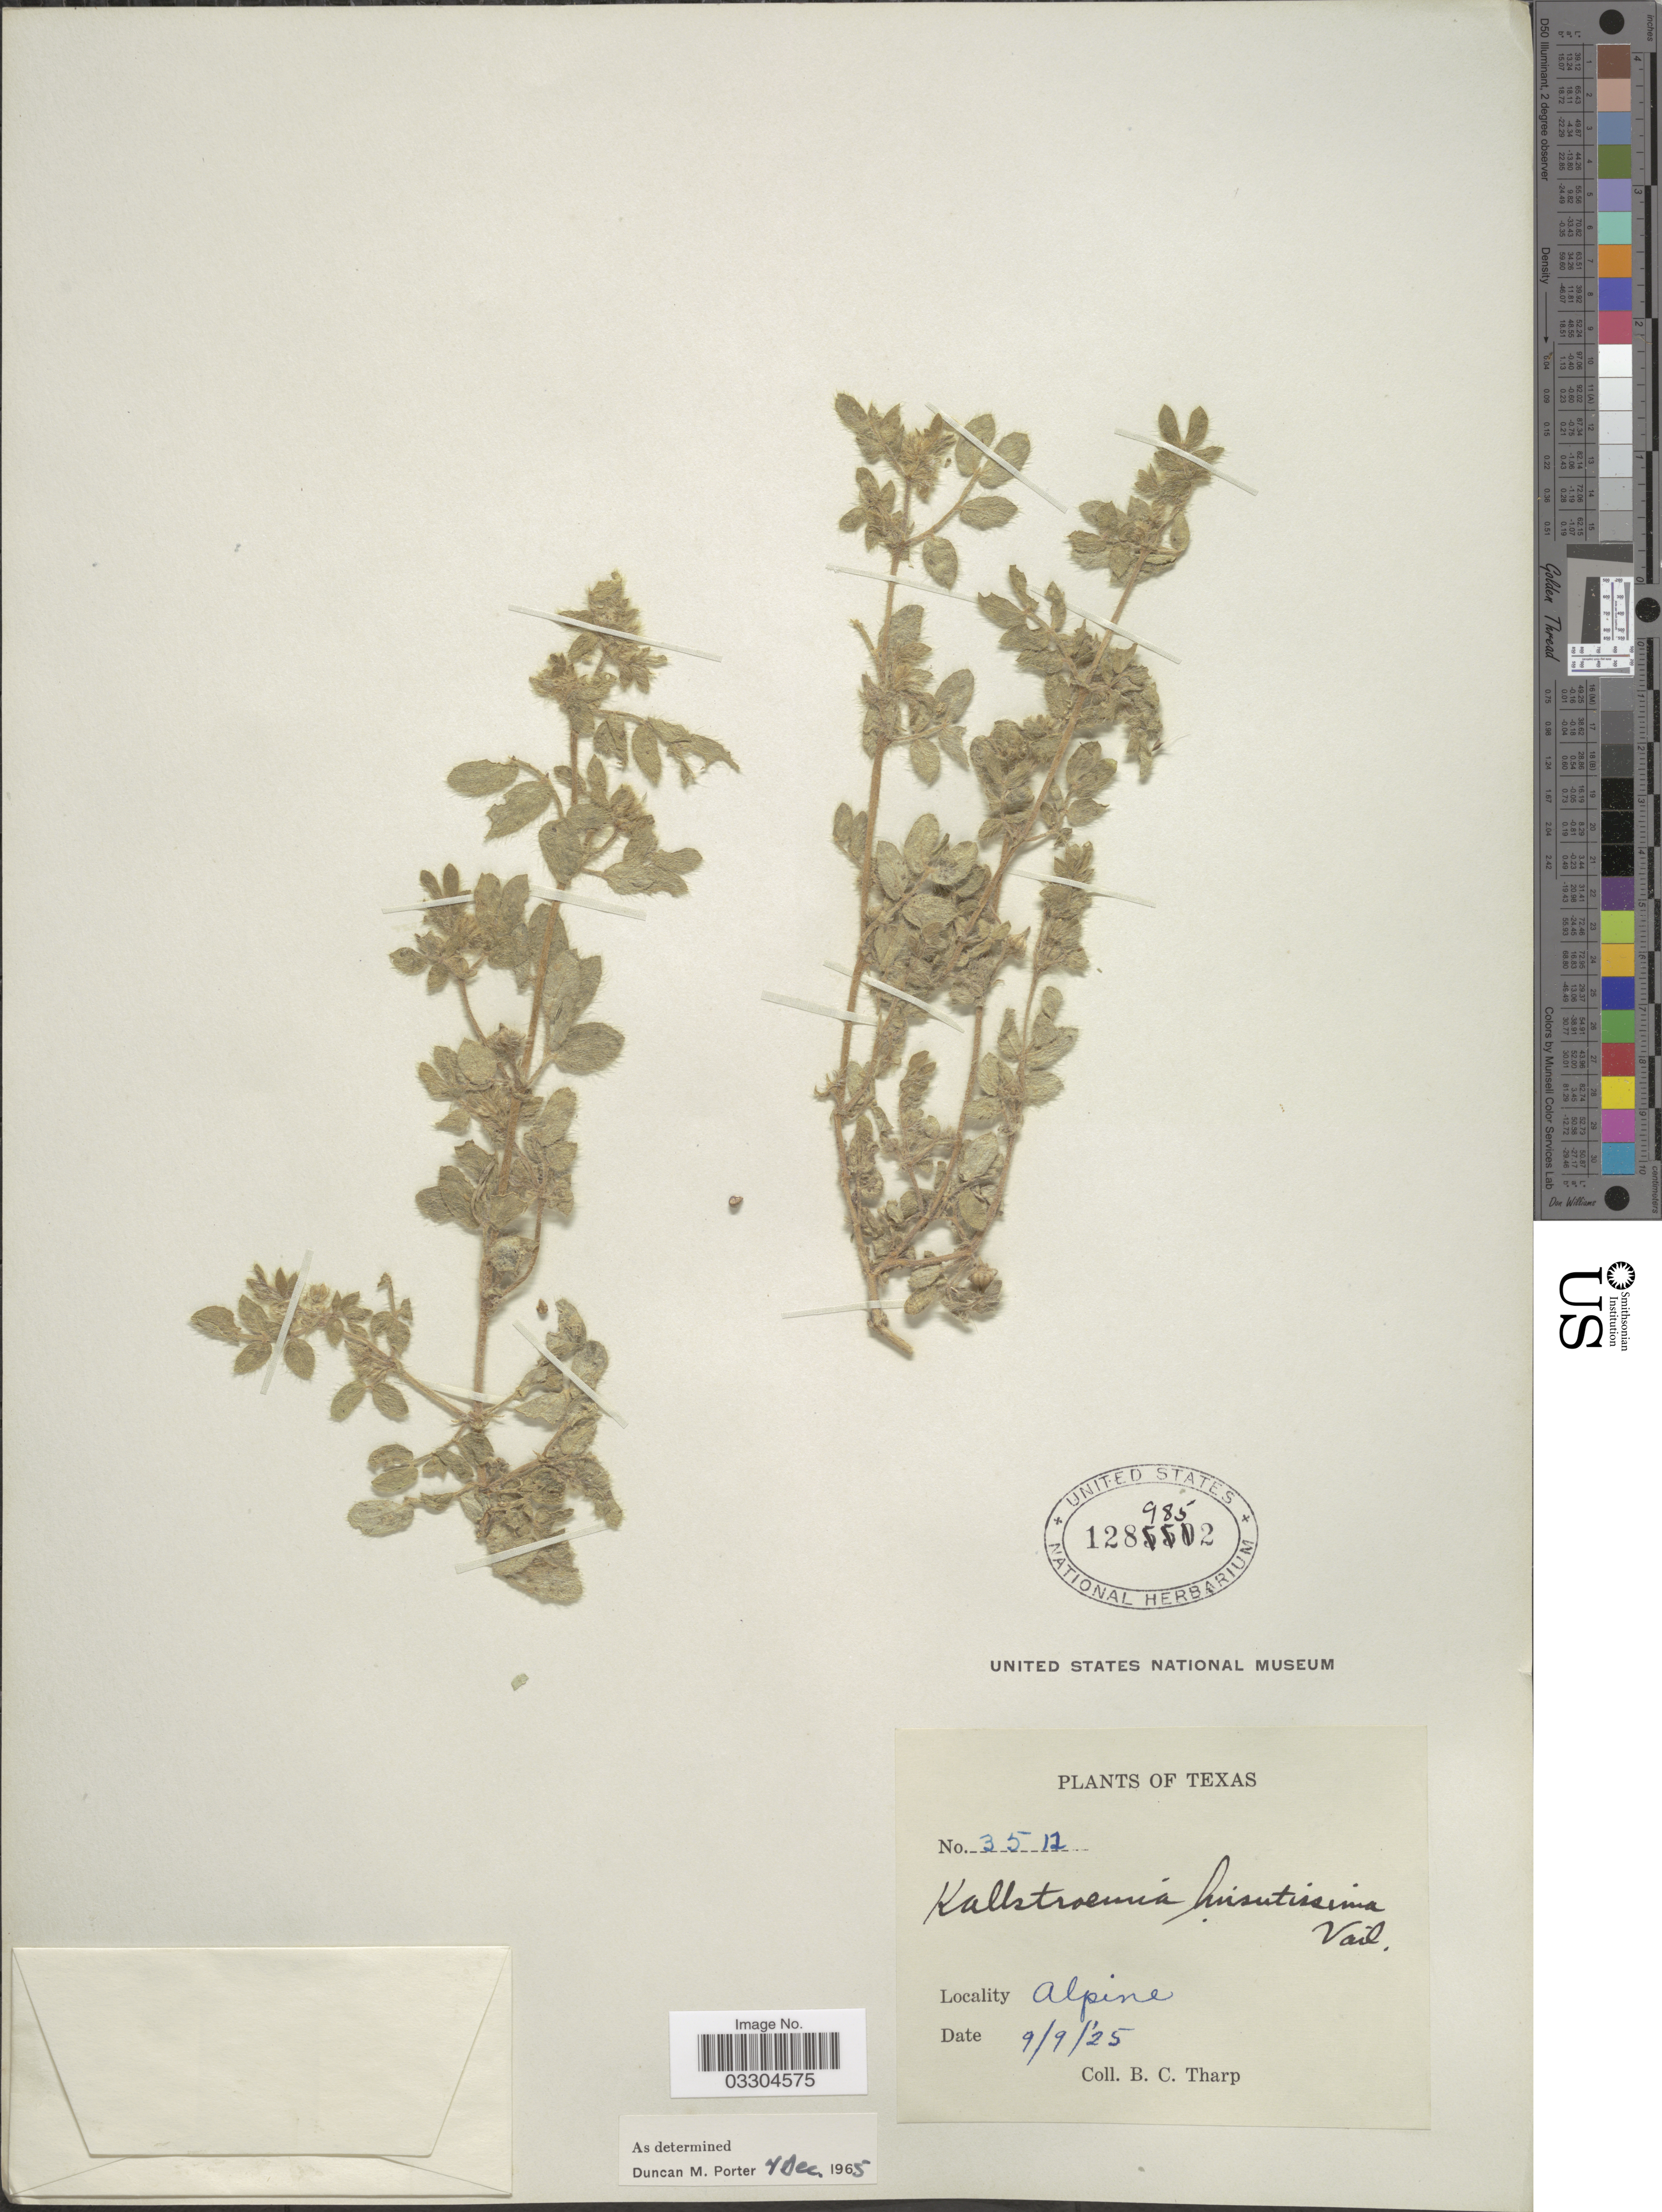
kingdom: Plantae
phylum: Tracheophyta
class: Magnoliopsida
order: Zygophyllales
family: Zygophyllaceae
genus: Kallstroemia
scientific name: Kallstroemia hirsutissima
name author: Vail in Small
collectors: B. C. Tharp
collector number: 3512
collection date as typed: Transcribed d/m/y: 9/9/25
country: United States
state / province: Texas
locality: Alpine.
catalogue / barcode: US 1289852